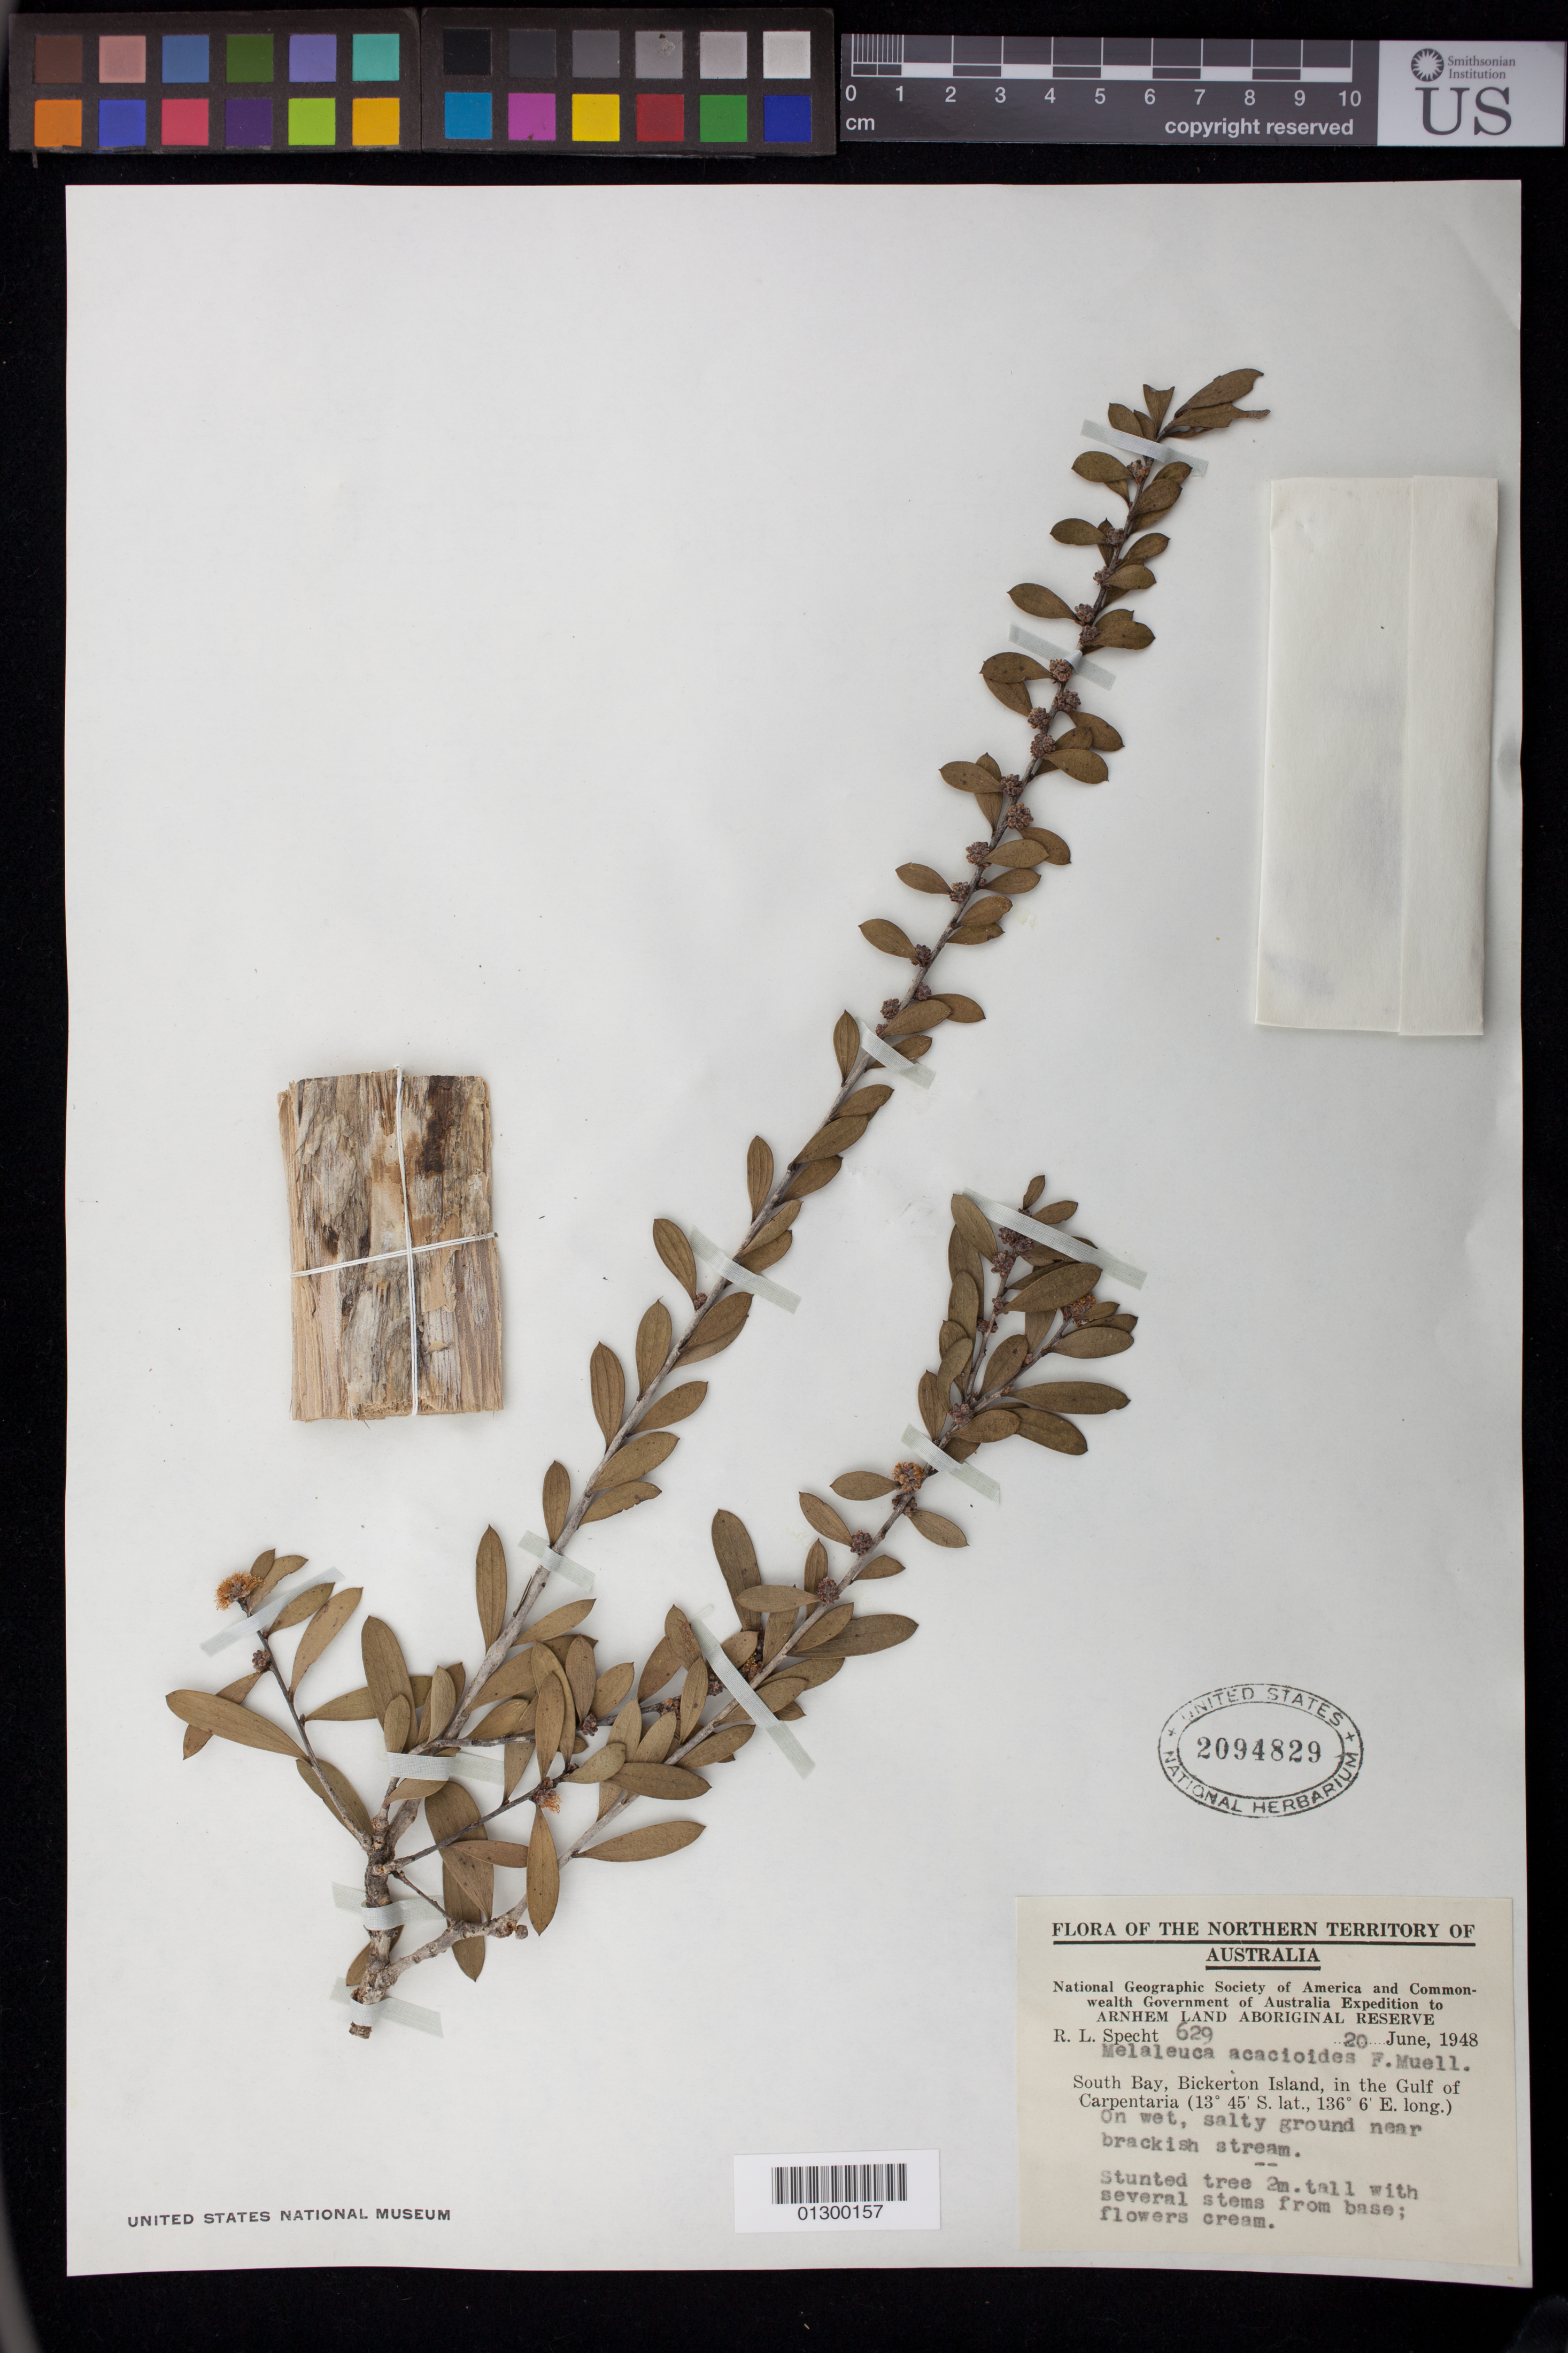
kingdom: Plantae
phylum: Tracheophyta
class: Magnoliopsida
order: Myrtales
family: Myrtaceae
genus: Melaleuca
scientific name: Melaleuca acacioides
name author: F. Muell.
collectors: R. L. Specht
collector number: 629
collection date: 1948-06-20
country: Australia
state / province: Northern Territory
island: Bickerton Island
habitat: On wet, salty ground near brackish stream.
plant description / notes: Stunted tree 2 m. tall with several stems from base; flowers cream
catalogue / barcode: US 2094829